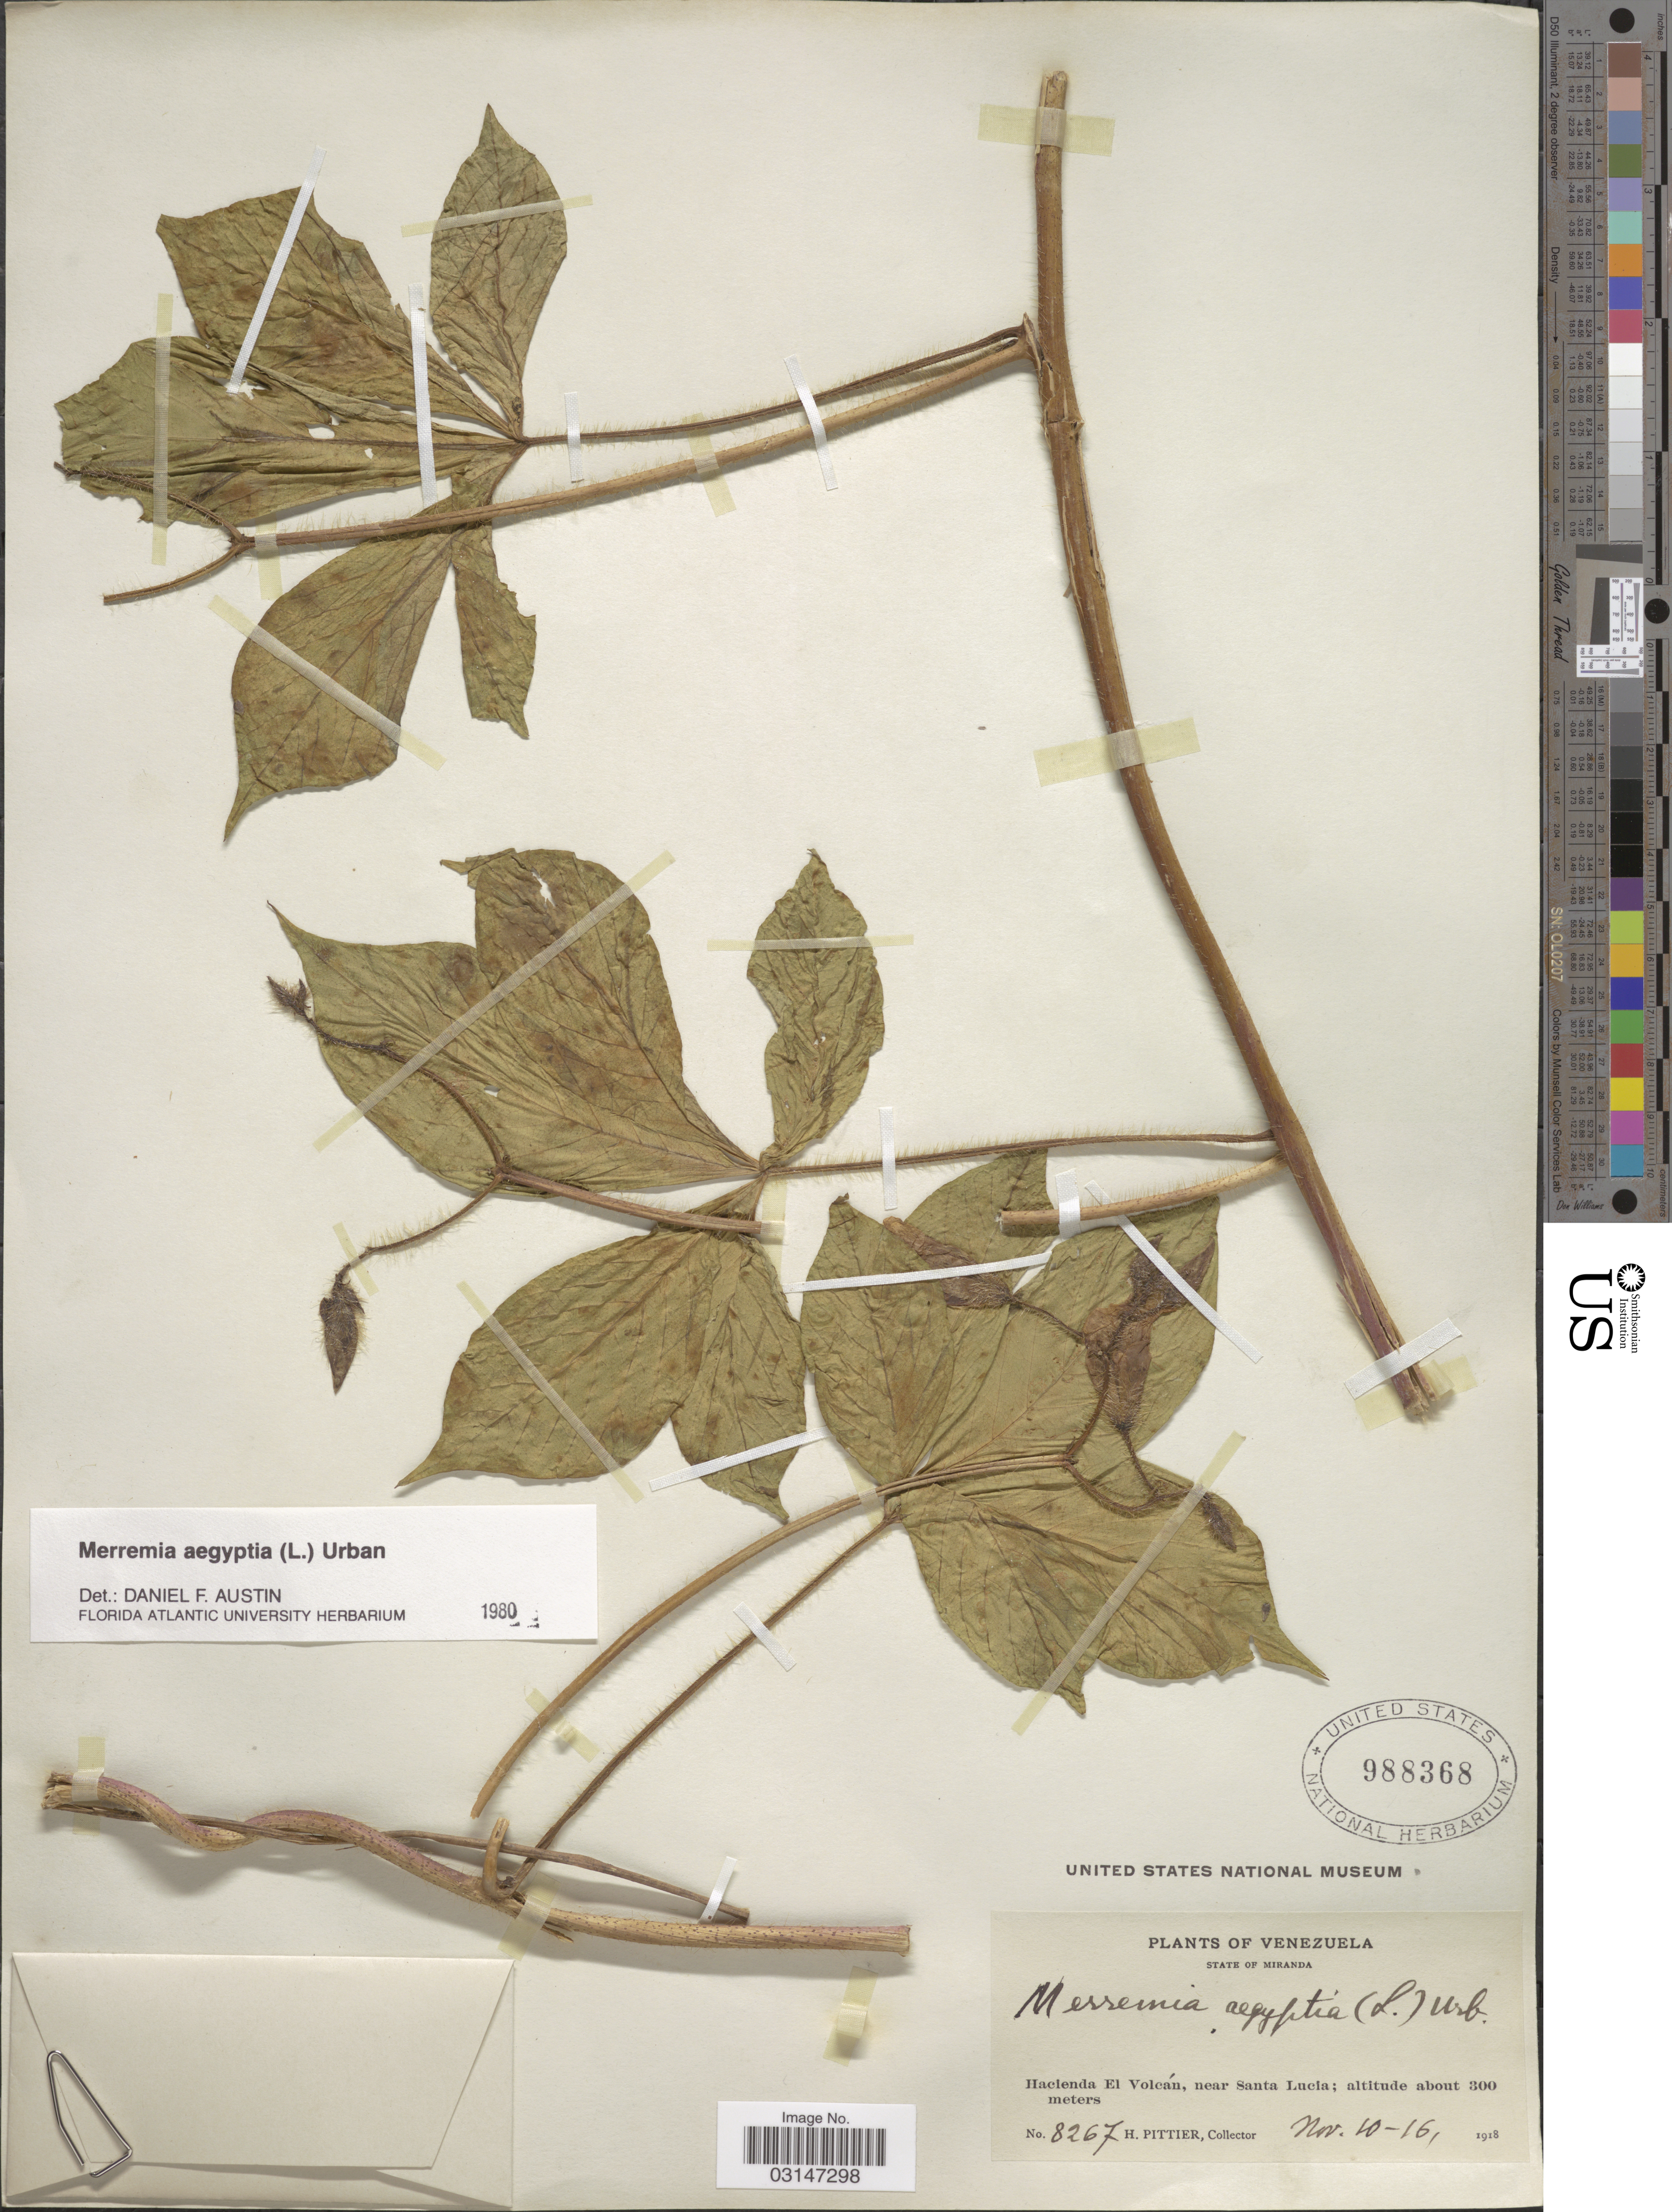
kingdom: Plantae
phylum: Tracheophyta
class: Magnoliopsida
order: Solanales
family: Convolvulaceae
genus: Distimake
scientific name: Distimake aegyptius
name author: (L.) A. R. Simões & Staples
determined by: Strong, Mark T., (BOT), Smithsonian Institution - National Museum of Natural History (UNITED STATES)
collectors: H. F. Pittier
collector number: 8267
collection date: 1918-11-10/1918-11-16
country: Venezuela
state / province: Miranda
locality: Hacienda El Volcán, near Santa Lucia.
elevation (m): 300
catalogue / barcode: US 988368